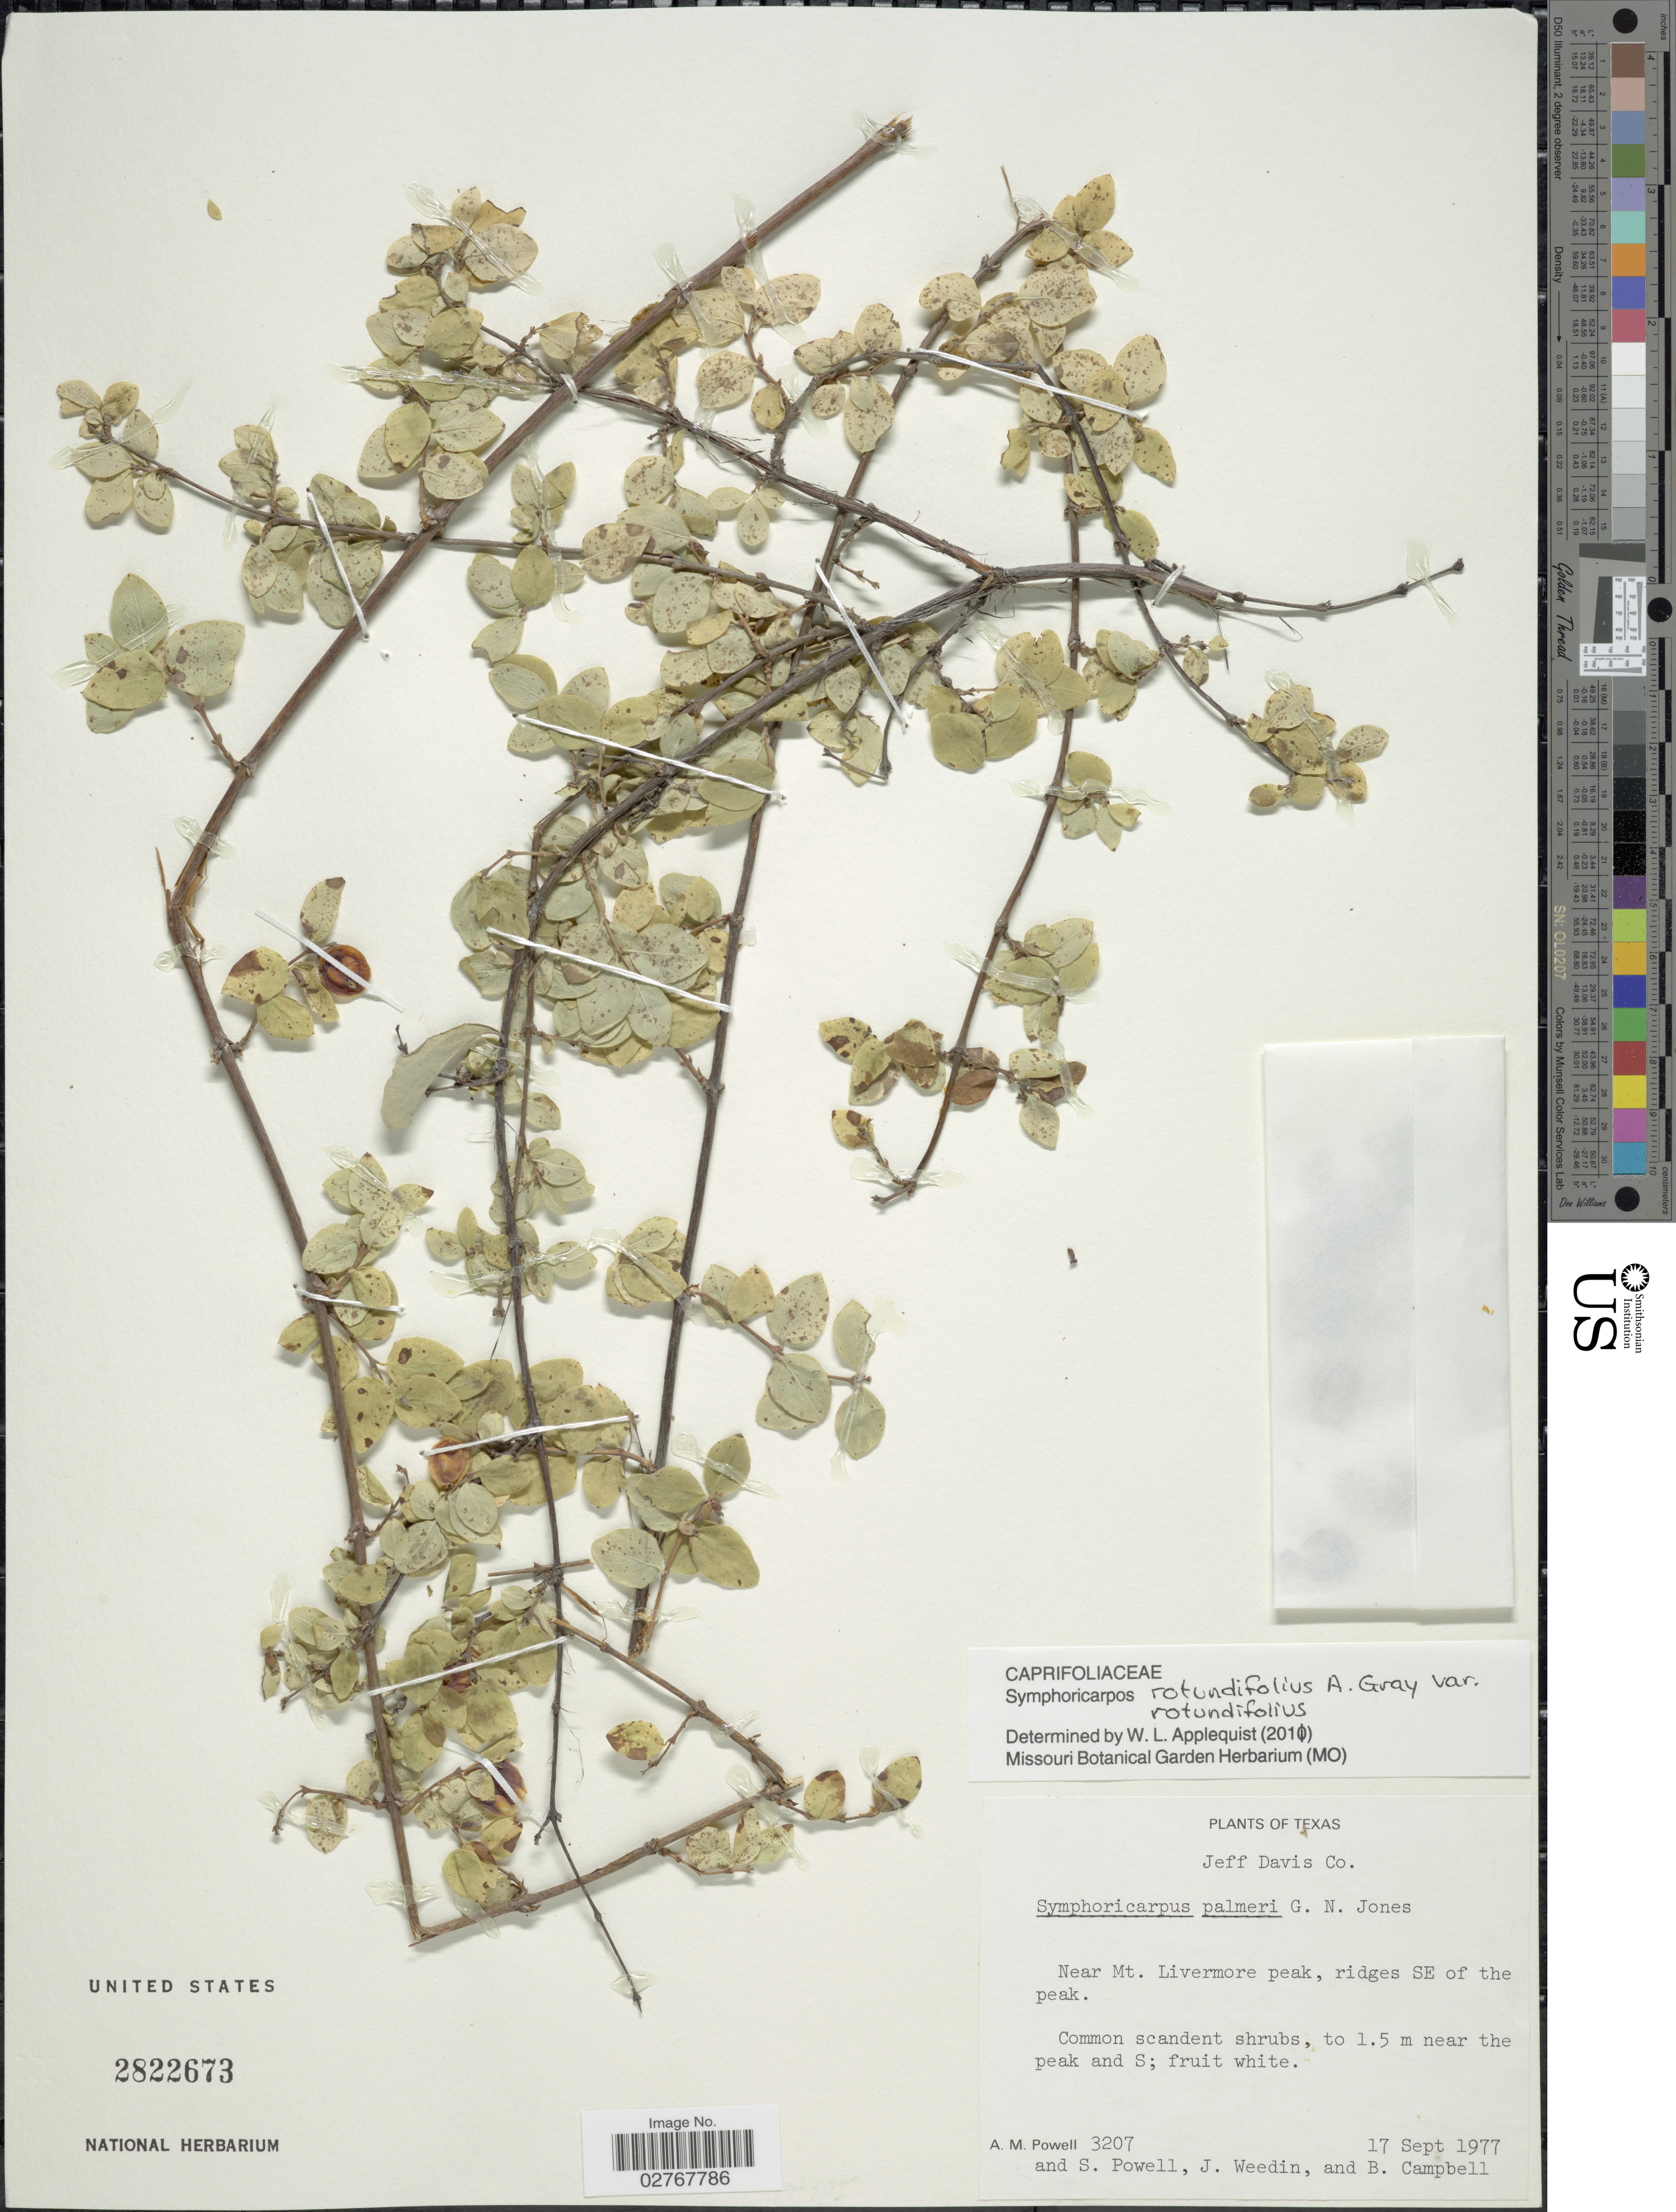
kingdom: Plantae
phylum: Tracheophyta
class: Magnoliopsida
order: Dipsacales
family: Caprifoliaceae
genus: Symphoricarpos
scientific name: Symphoricarpos rotundifolius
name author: A. Gray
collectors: A. M. Powell, S. Powell, J. Weedin & B. Campbell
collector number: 3207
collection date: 1977-09-17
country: United States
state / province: Texas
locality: Jeff Davis Co., Near Mt. Livermore peak, ridges SE of the peak.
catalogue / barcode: US 2822673